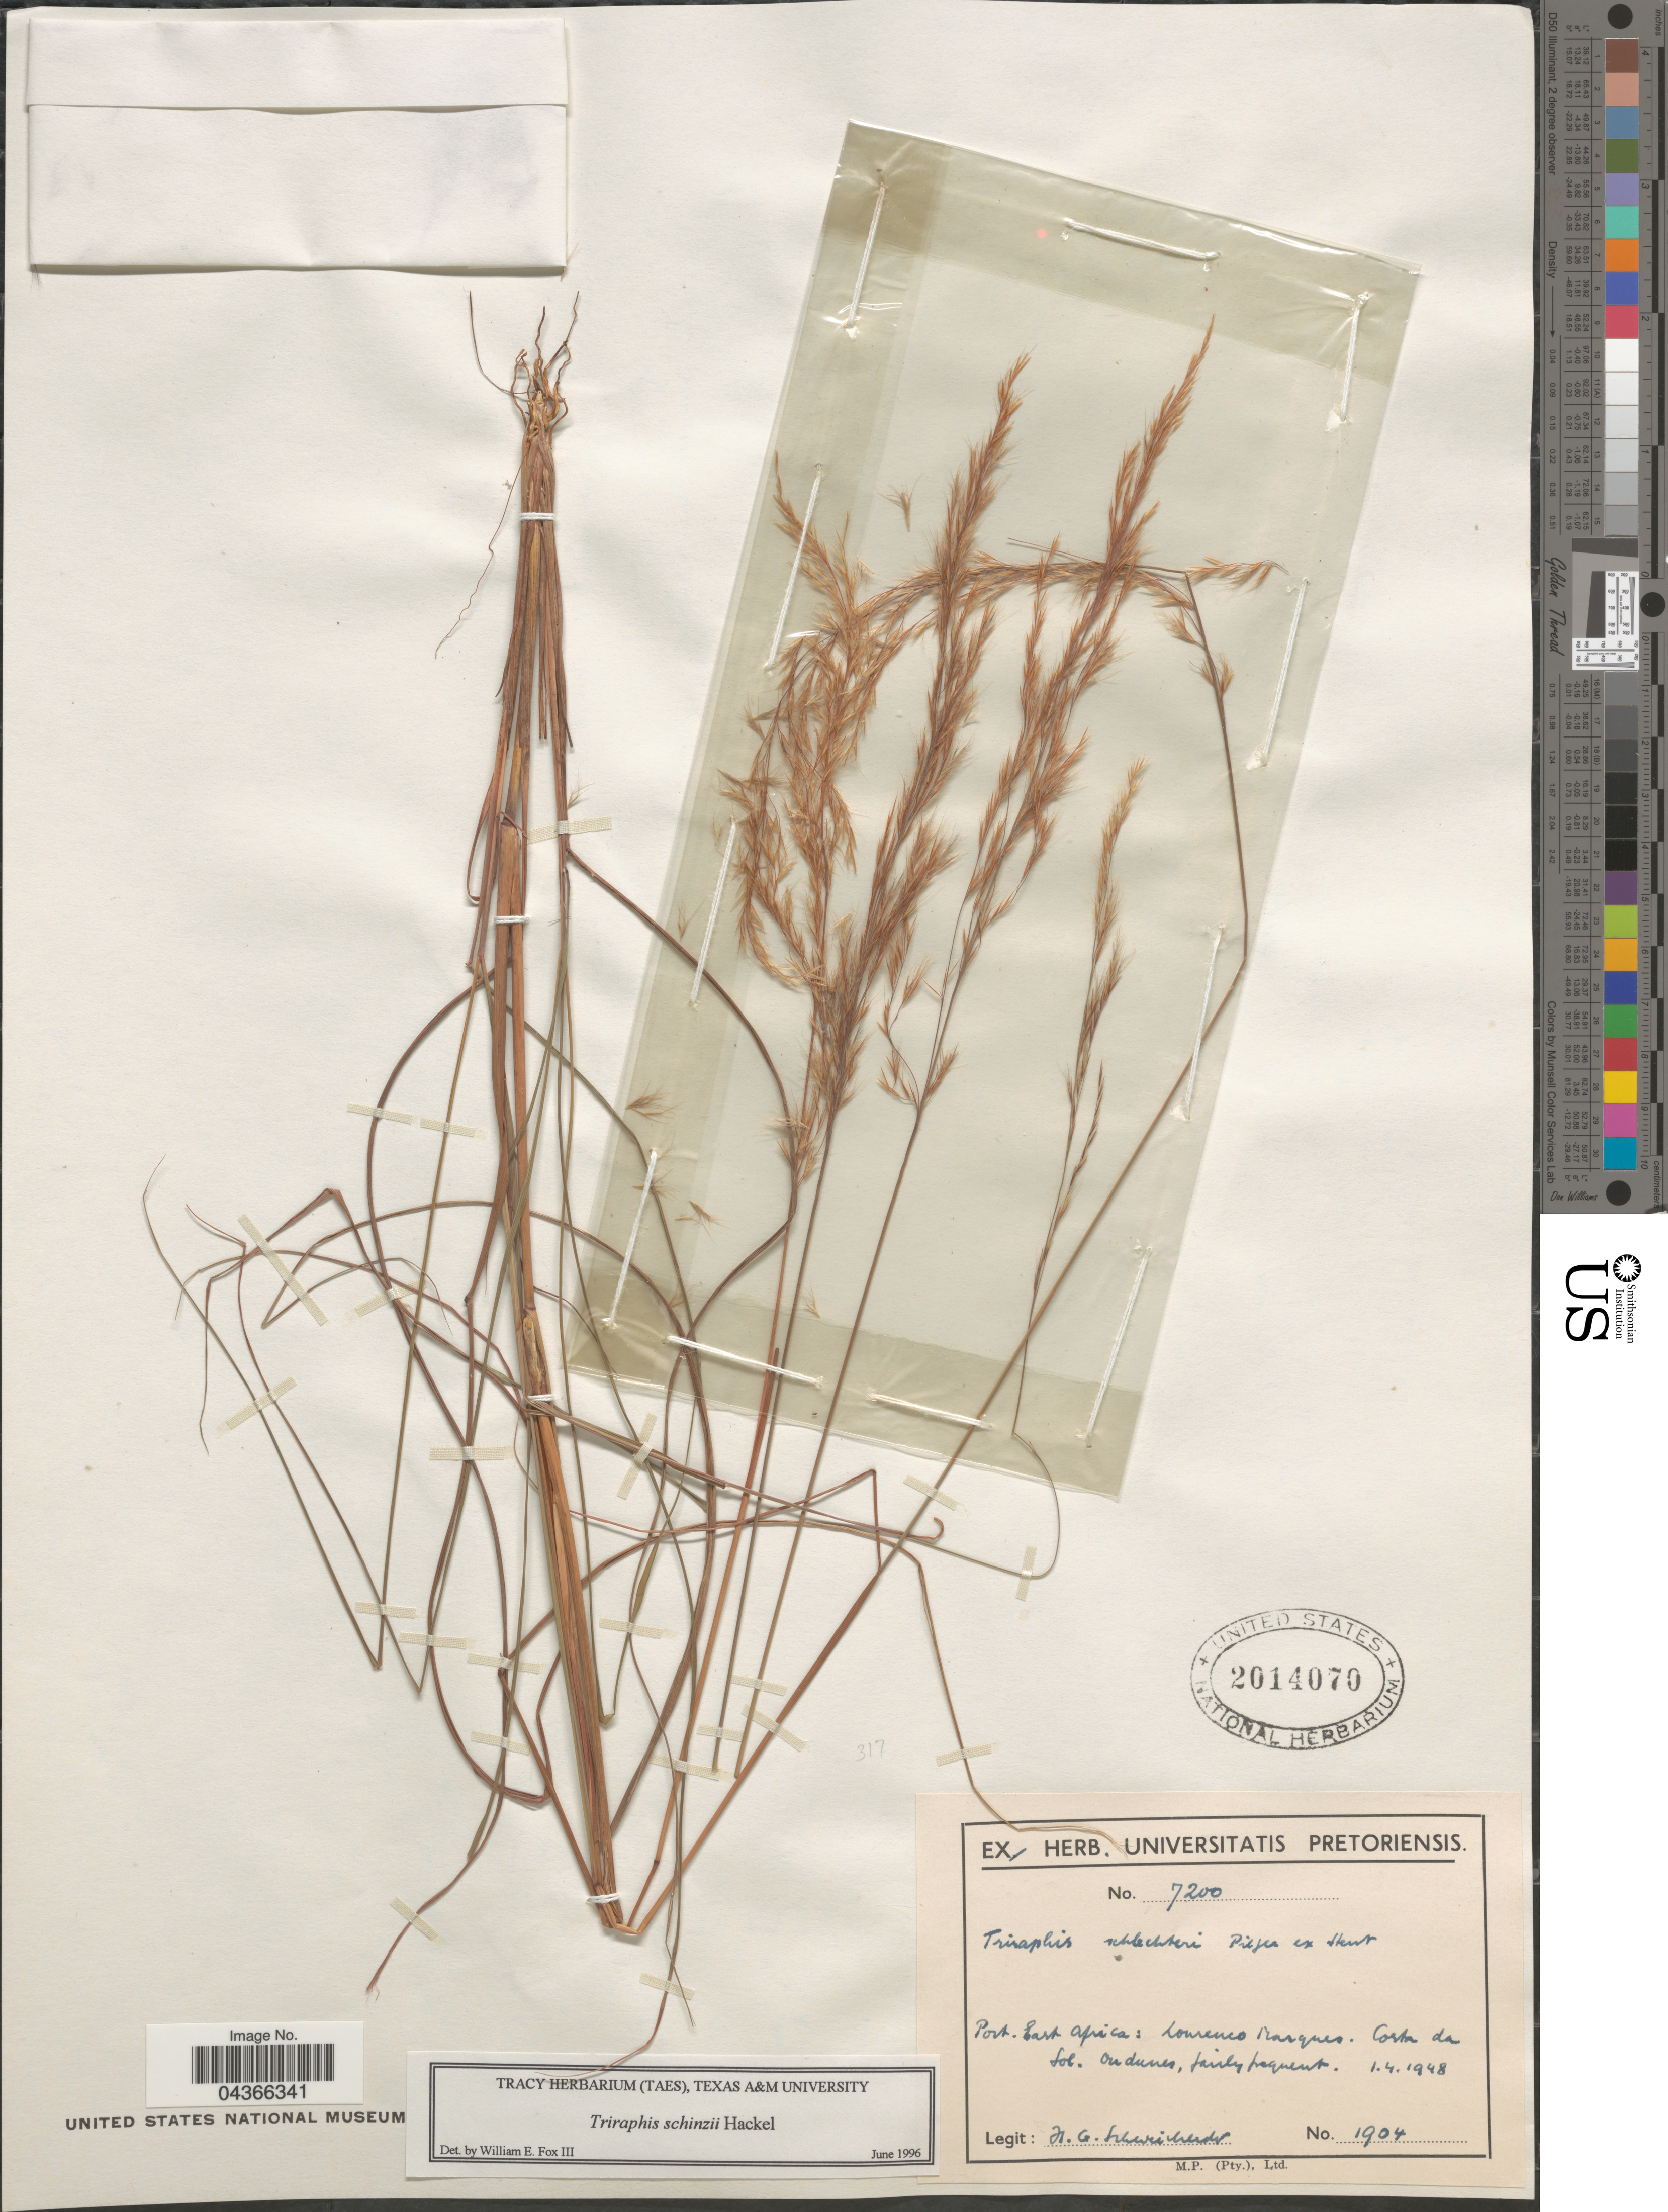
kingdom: Plantae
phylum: Tracheophyta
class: Liliopsida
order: Poales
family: Poaceae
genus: Triraphis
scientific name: Triraphis schinzii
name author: Hack.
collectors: H. Schweickerdt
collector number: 1904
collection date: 1948-04-01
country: Mozambique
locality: Port. East Africa: Lourenco Marques. Costa da Sol.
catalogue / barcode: US 2014070